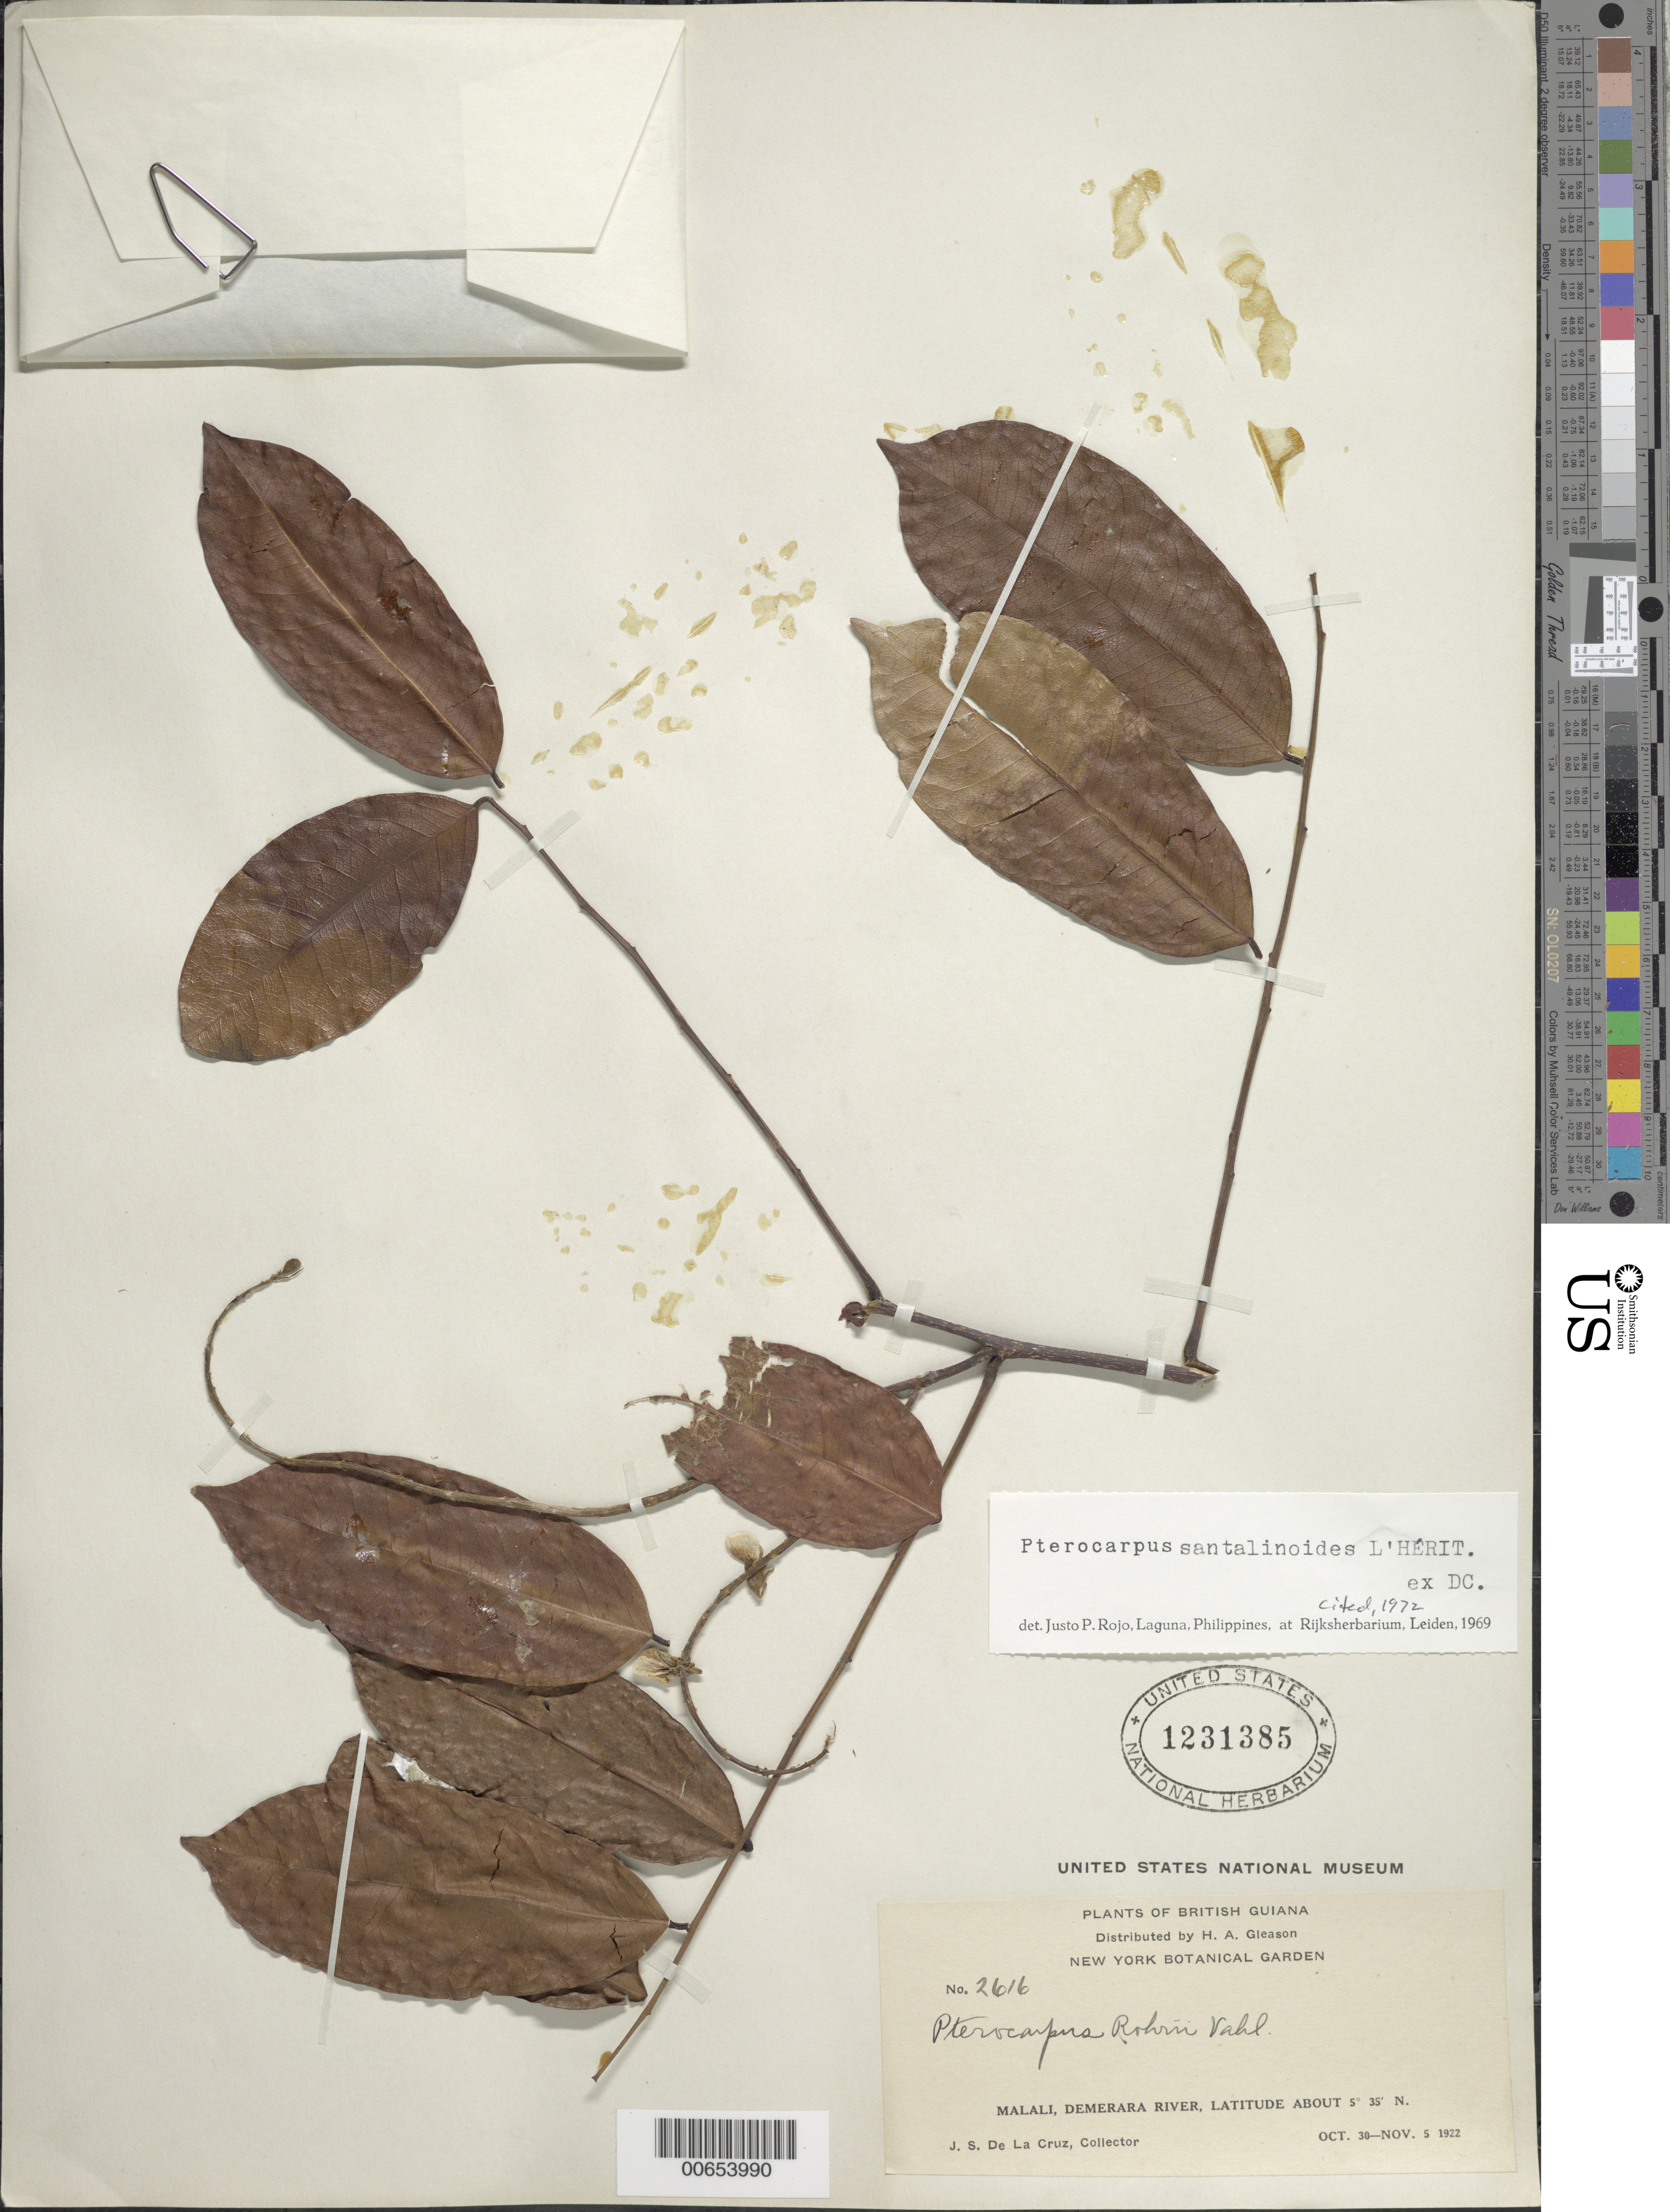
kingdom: Plantae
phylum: Tracheophyta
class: Magnoliopsida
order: Fabales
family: Fabaceae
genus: Pterocarpus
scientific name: Pterocarpus santalinoides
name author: L'Hér. ex DC.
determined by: Rojo, Justo P., (L), Nationaal Herbarium Nederland, Leiden University branch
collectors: J. S. de la Cruz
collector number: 2616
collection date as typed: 30-Oct-22 to 5-Nov-22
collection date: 1922-10-30/1922-11-05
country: Guyana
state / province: U. Demerara-Berbice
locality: Malali, Demerara R.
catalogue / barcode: US 1231385